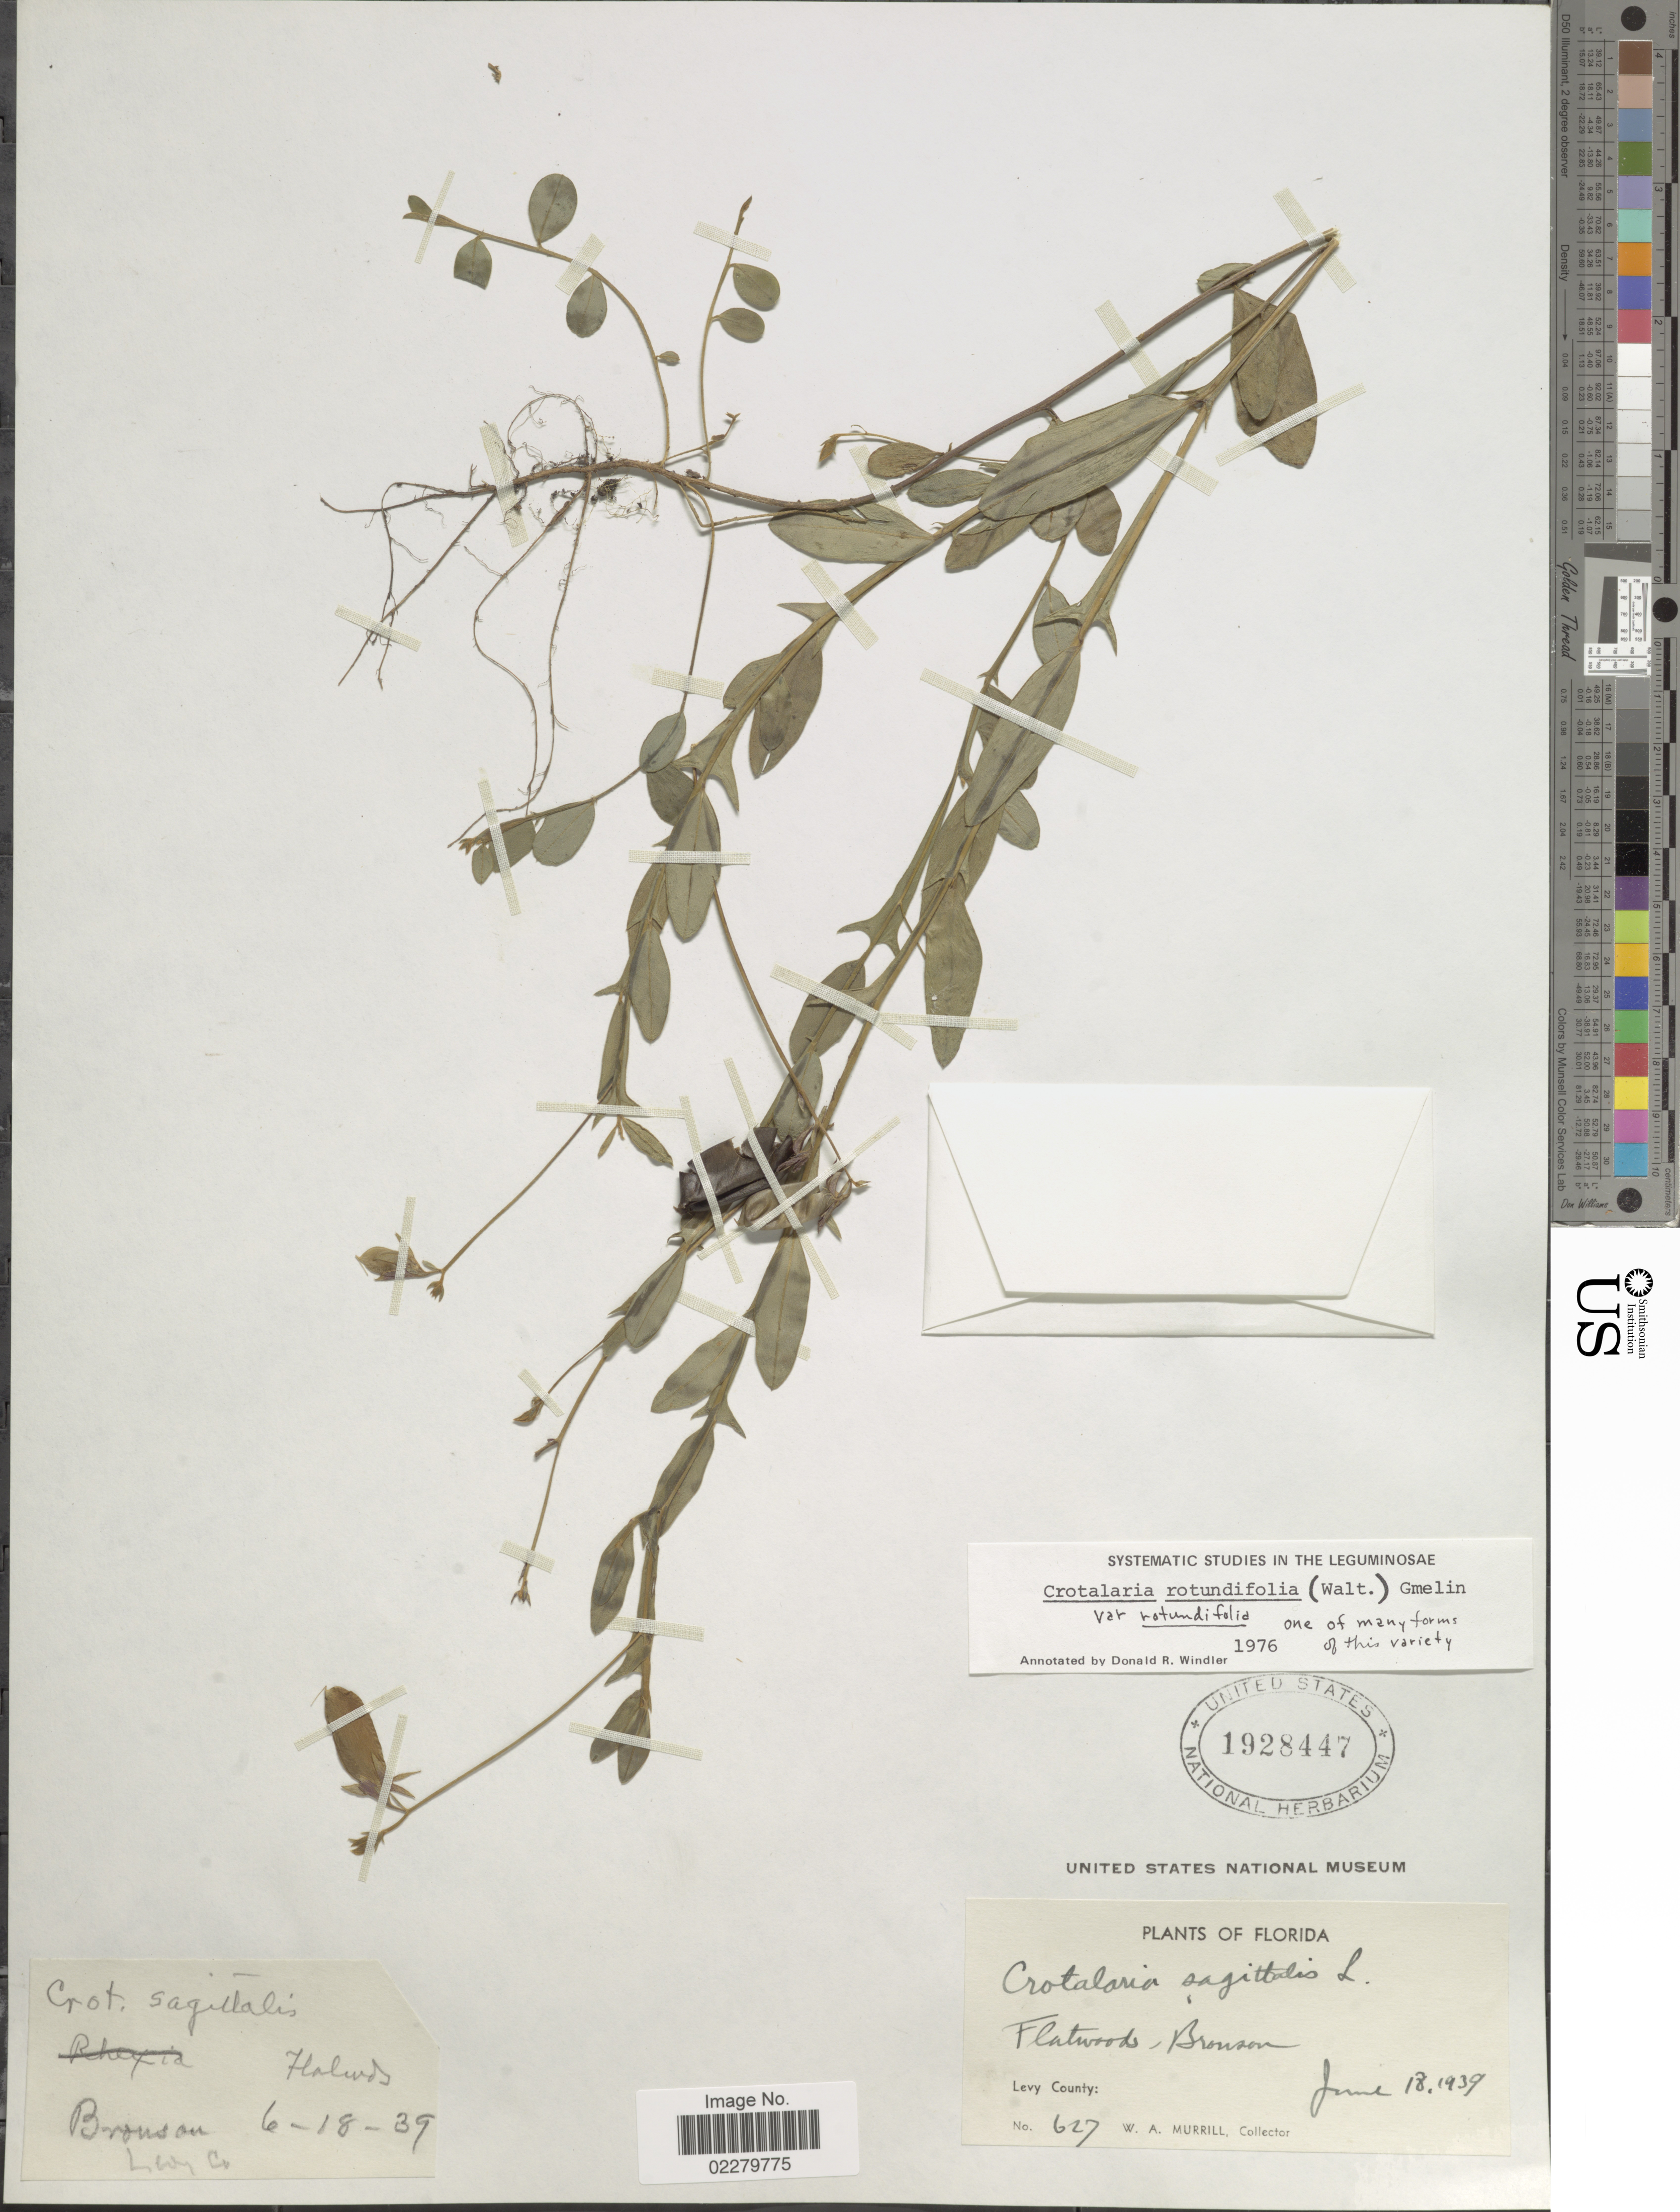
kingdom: Plantae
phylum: Tracheophyta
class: Magnoliopsida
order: Fabales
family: Fabaceae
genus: Crotalaria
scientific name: Crotalaria rotundifolia var. rotundifolia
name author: (Walter) J.F. Gmel.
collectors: W. A. Murrill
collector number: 627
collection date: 1939-06-18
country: United States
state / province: Florida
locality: Flatwoods, Bronson. Levy County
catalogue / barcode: US 1928447